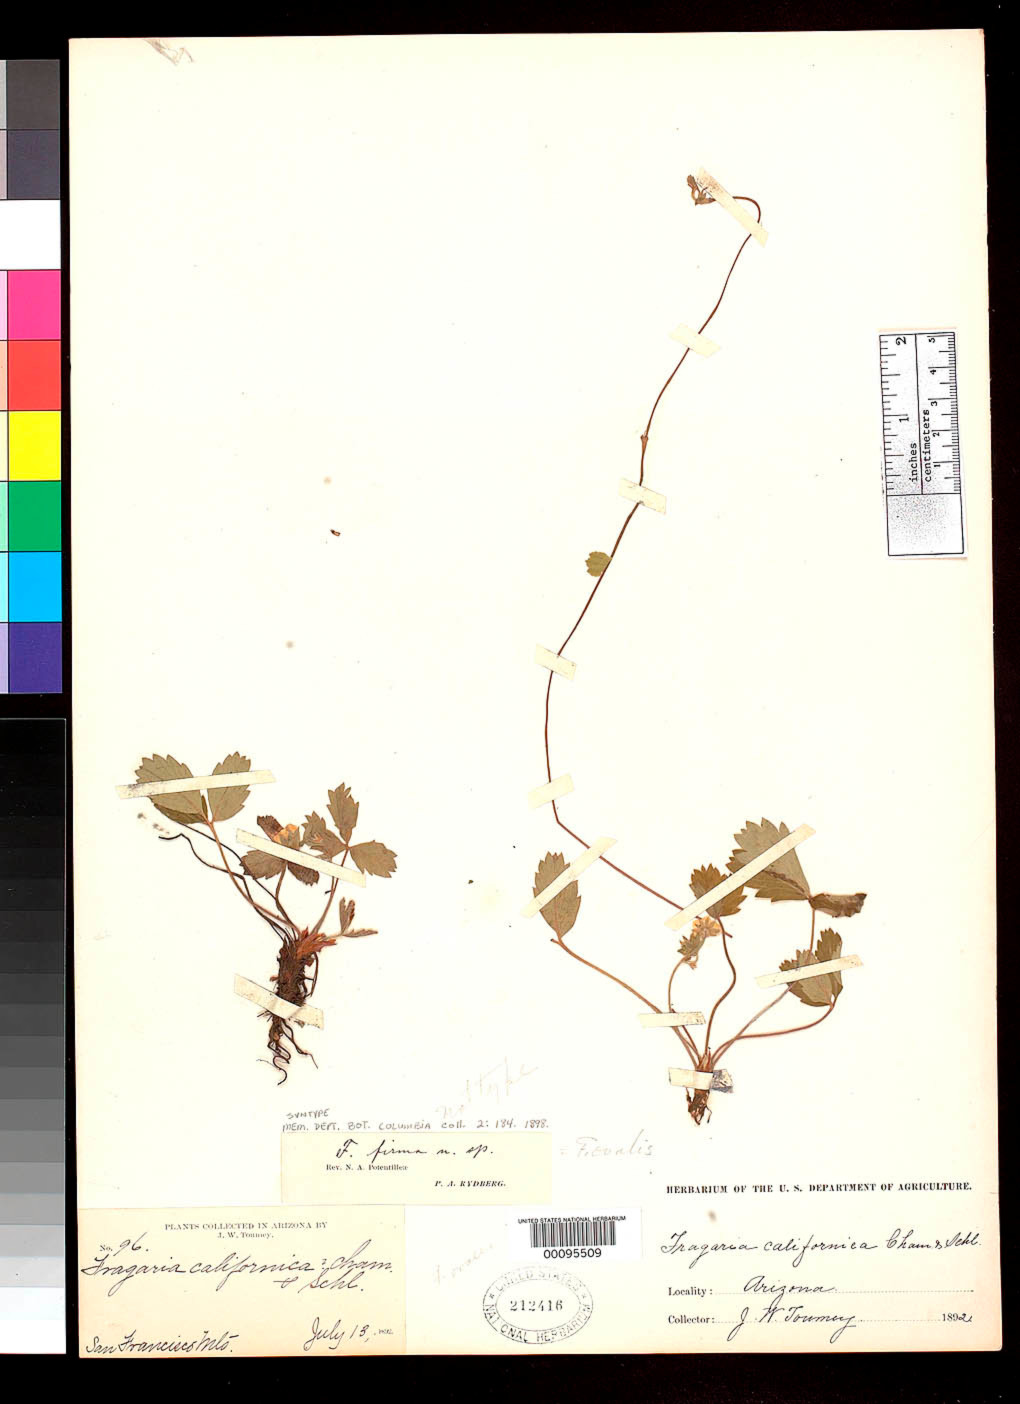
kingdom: Plantae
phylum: Tracheophyta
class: Magnoliopsida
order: Rosales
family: Rosaceae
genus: Fragaria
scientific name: Fragaria firma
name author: Rydb.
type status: Syntype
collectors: J. W. Toumey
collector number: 96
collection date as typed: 13 Jul 1892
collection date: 1892-07-13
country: United States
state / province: Arizona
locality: San Francisco Mts.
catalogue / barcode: US 212416